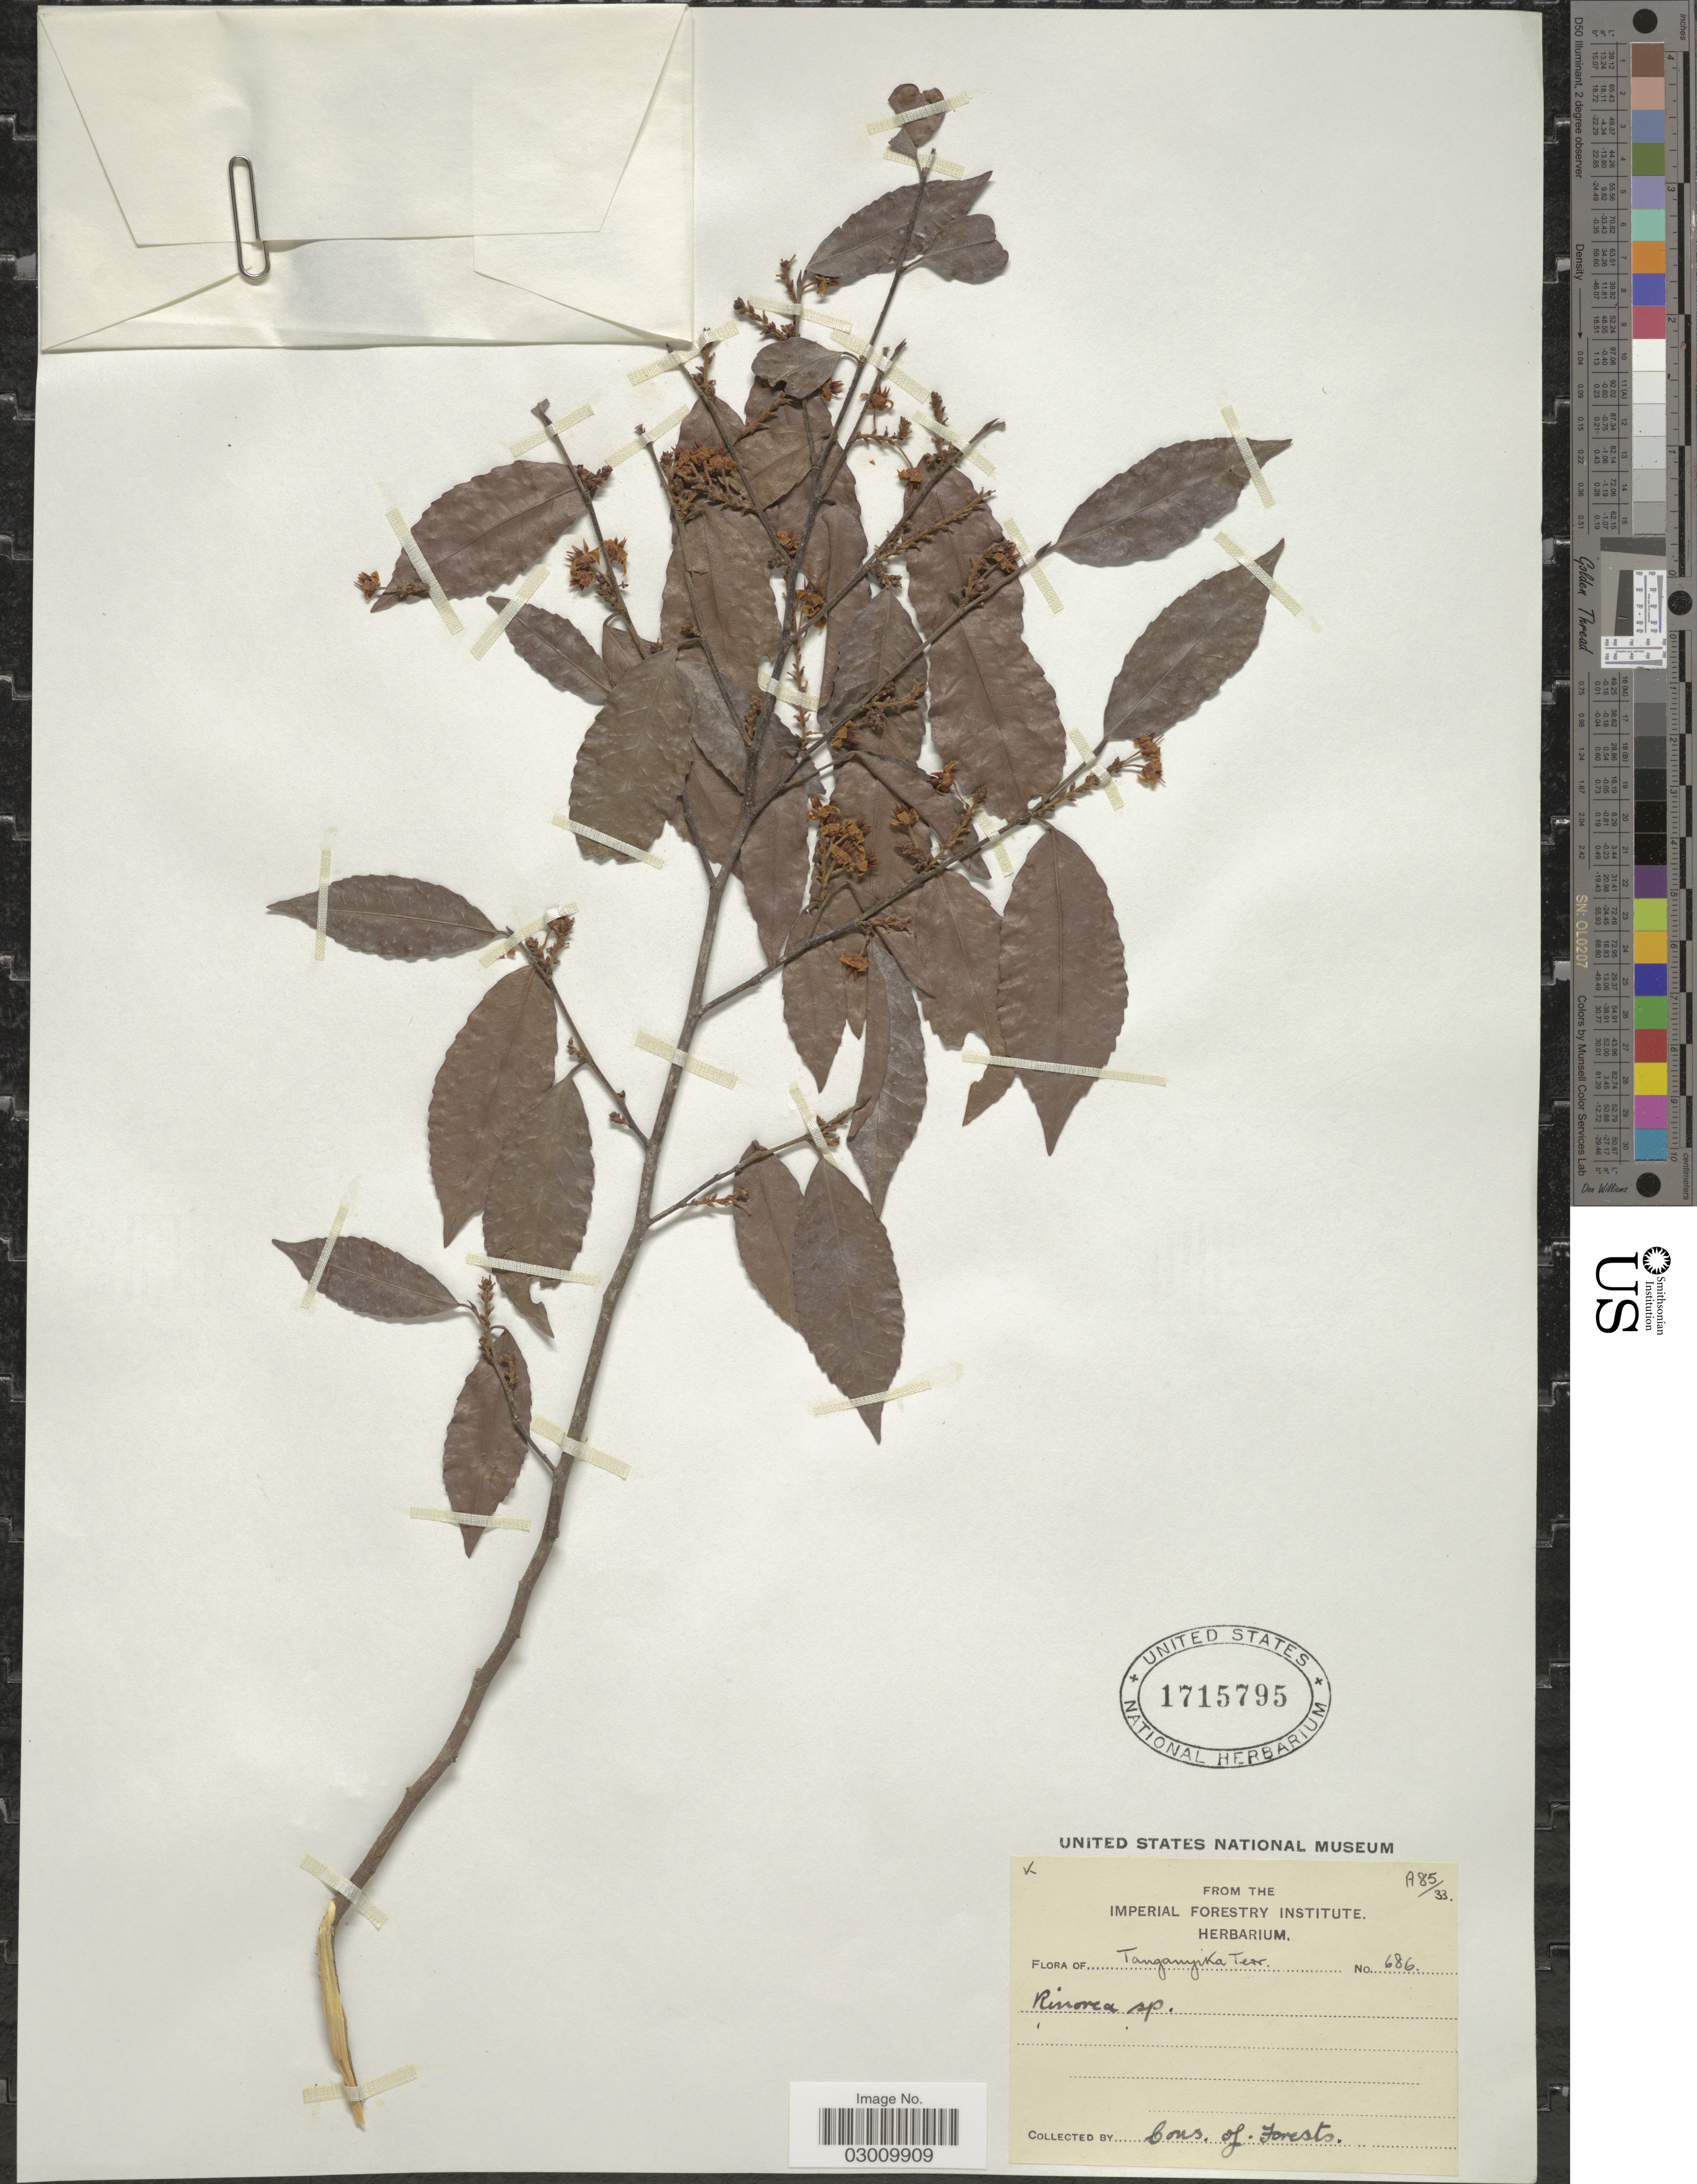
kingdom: Plantae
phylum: Tracheophyta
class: Magnoliopsida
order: Malpighiales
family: Violaceae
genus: Rinorea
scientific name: Rinorea sp.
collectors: Cons. of Forests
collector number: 686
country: Tanzania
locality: Tanganyika Terr.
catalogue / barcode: US 1715795